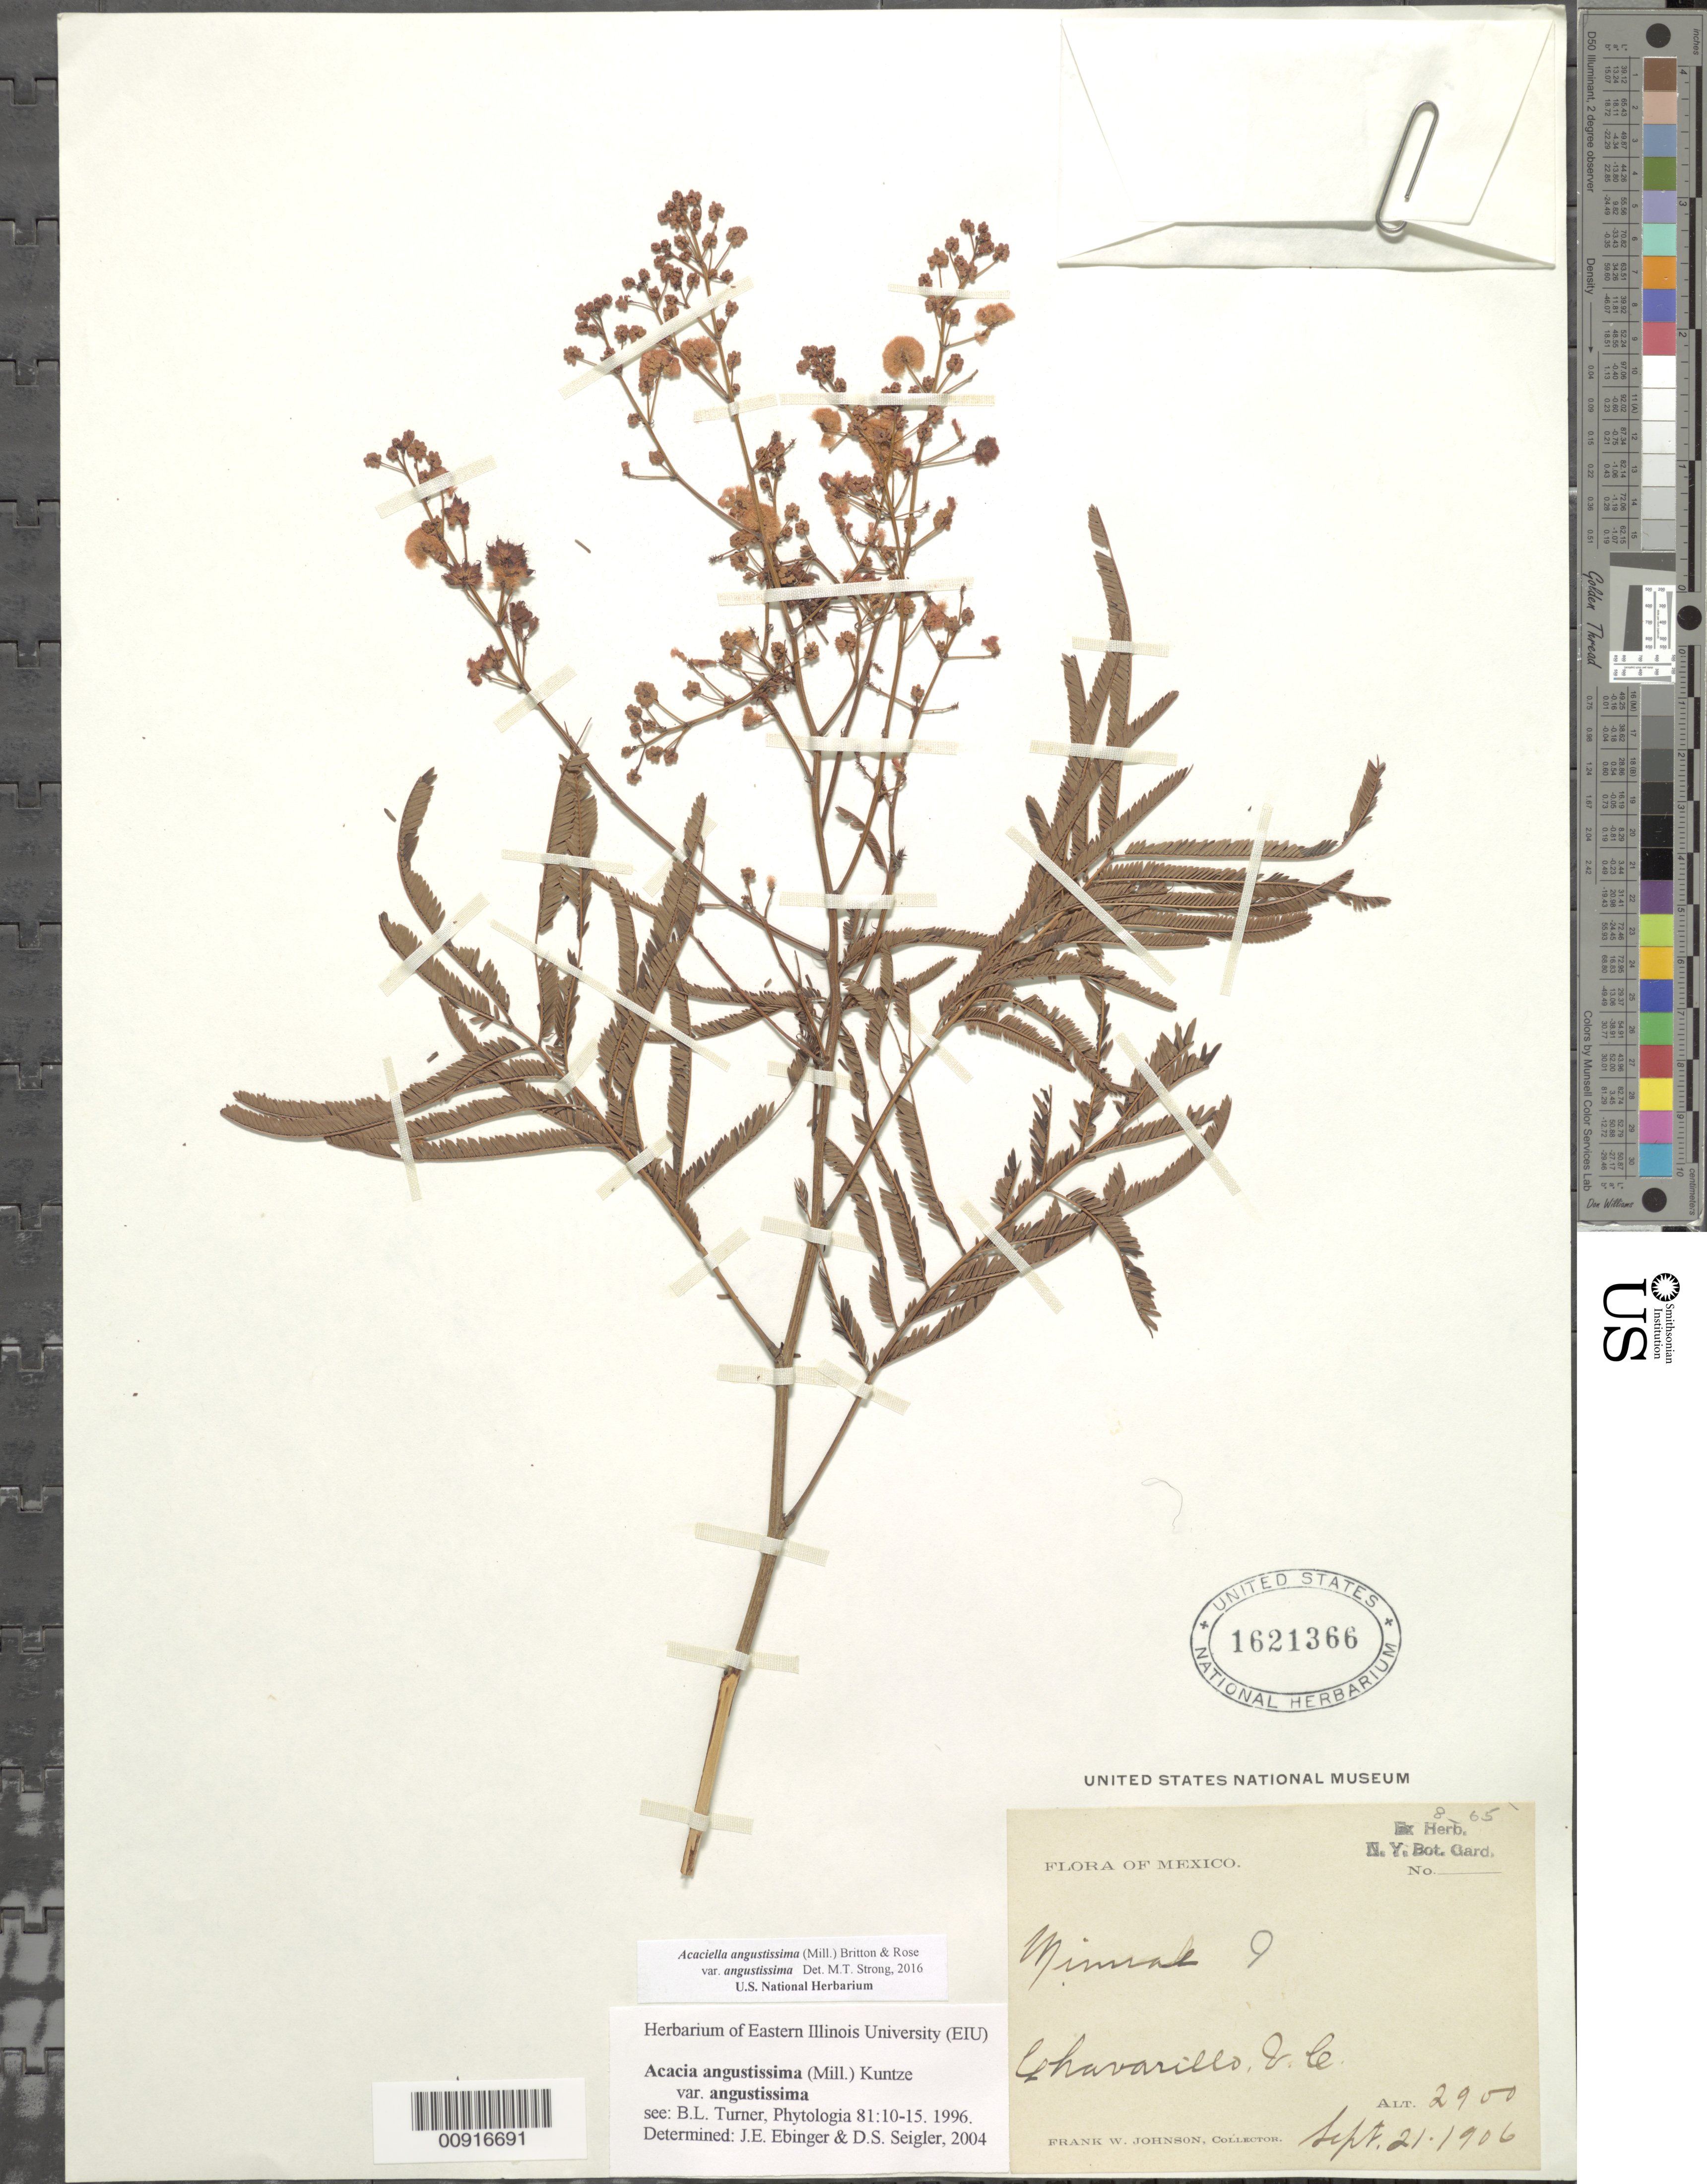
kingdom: Plantae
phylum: Tracheophyta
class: Magnoliopsida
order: Fabales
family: Fabaceae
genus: Acaciella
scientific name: Acaciella angustissima var. angustissima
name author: (Mill.) Britton & Rose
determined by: Strong, M. T., (US), Smithsonian Institution - National Museum of Natural History (UNITED STATES)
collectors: F. W. Johnson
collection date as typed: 21 Sep 1906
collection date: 1906-09-21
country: Mexico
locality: Chavarillo, V.C. (possibly Vera Cruz)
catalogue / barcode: US 1621366